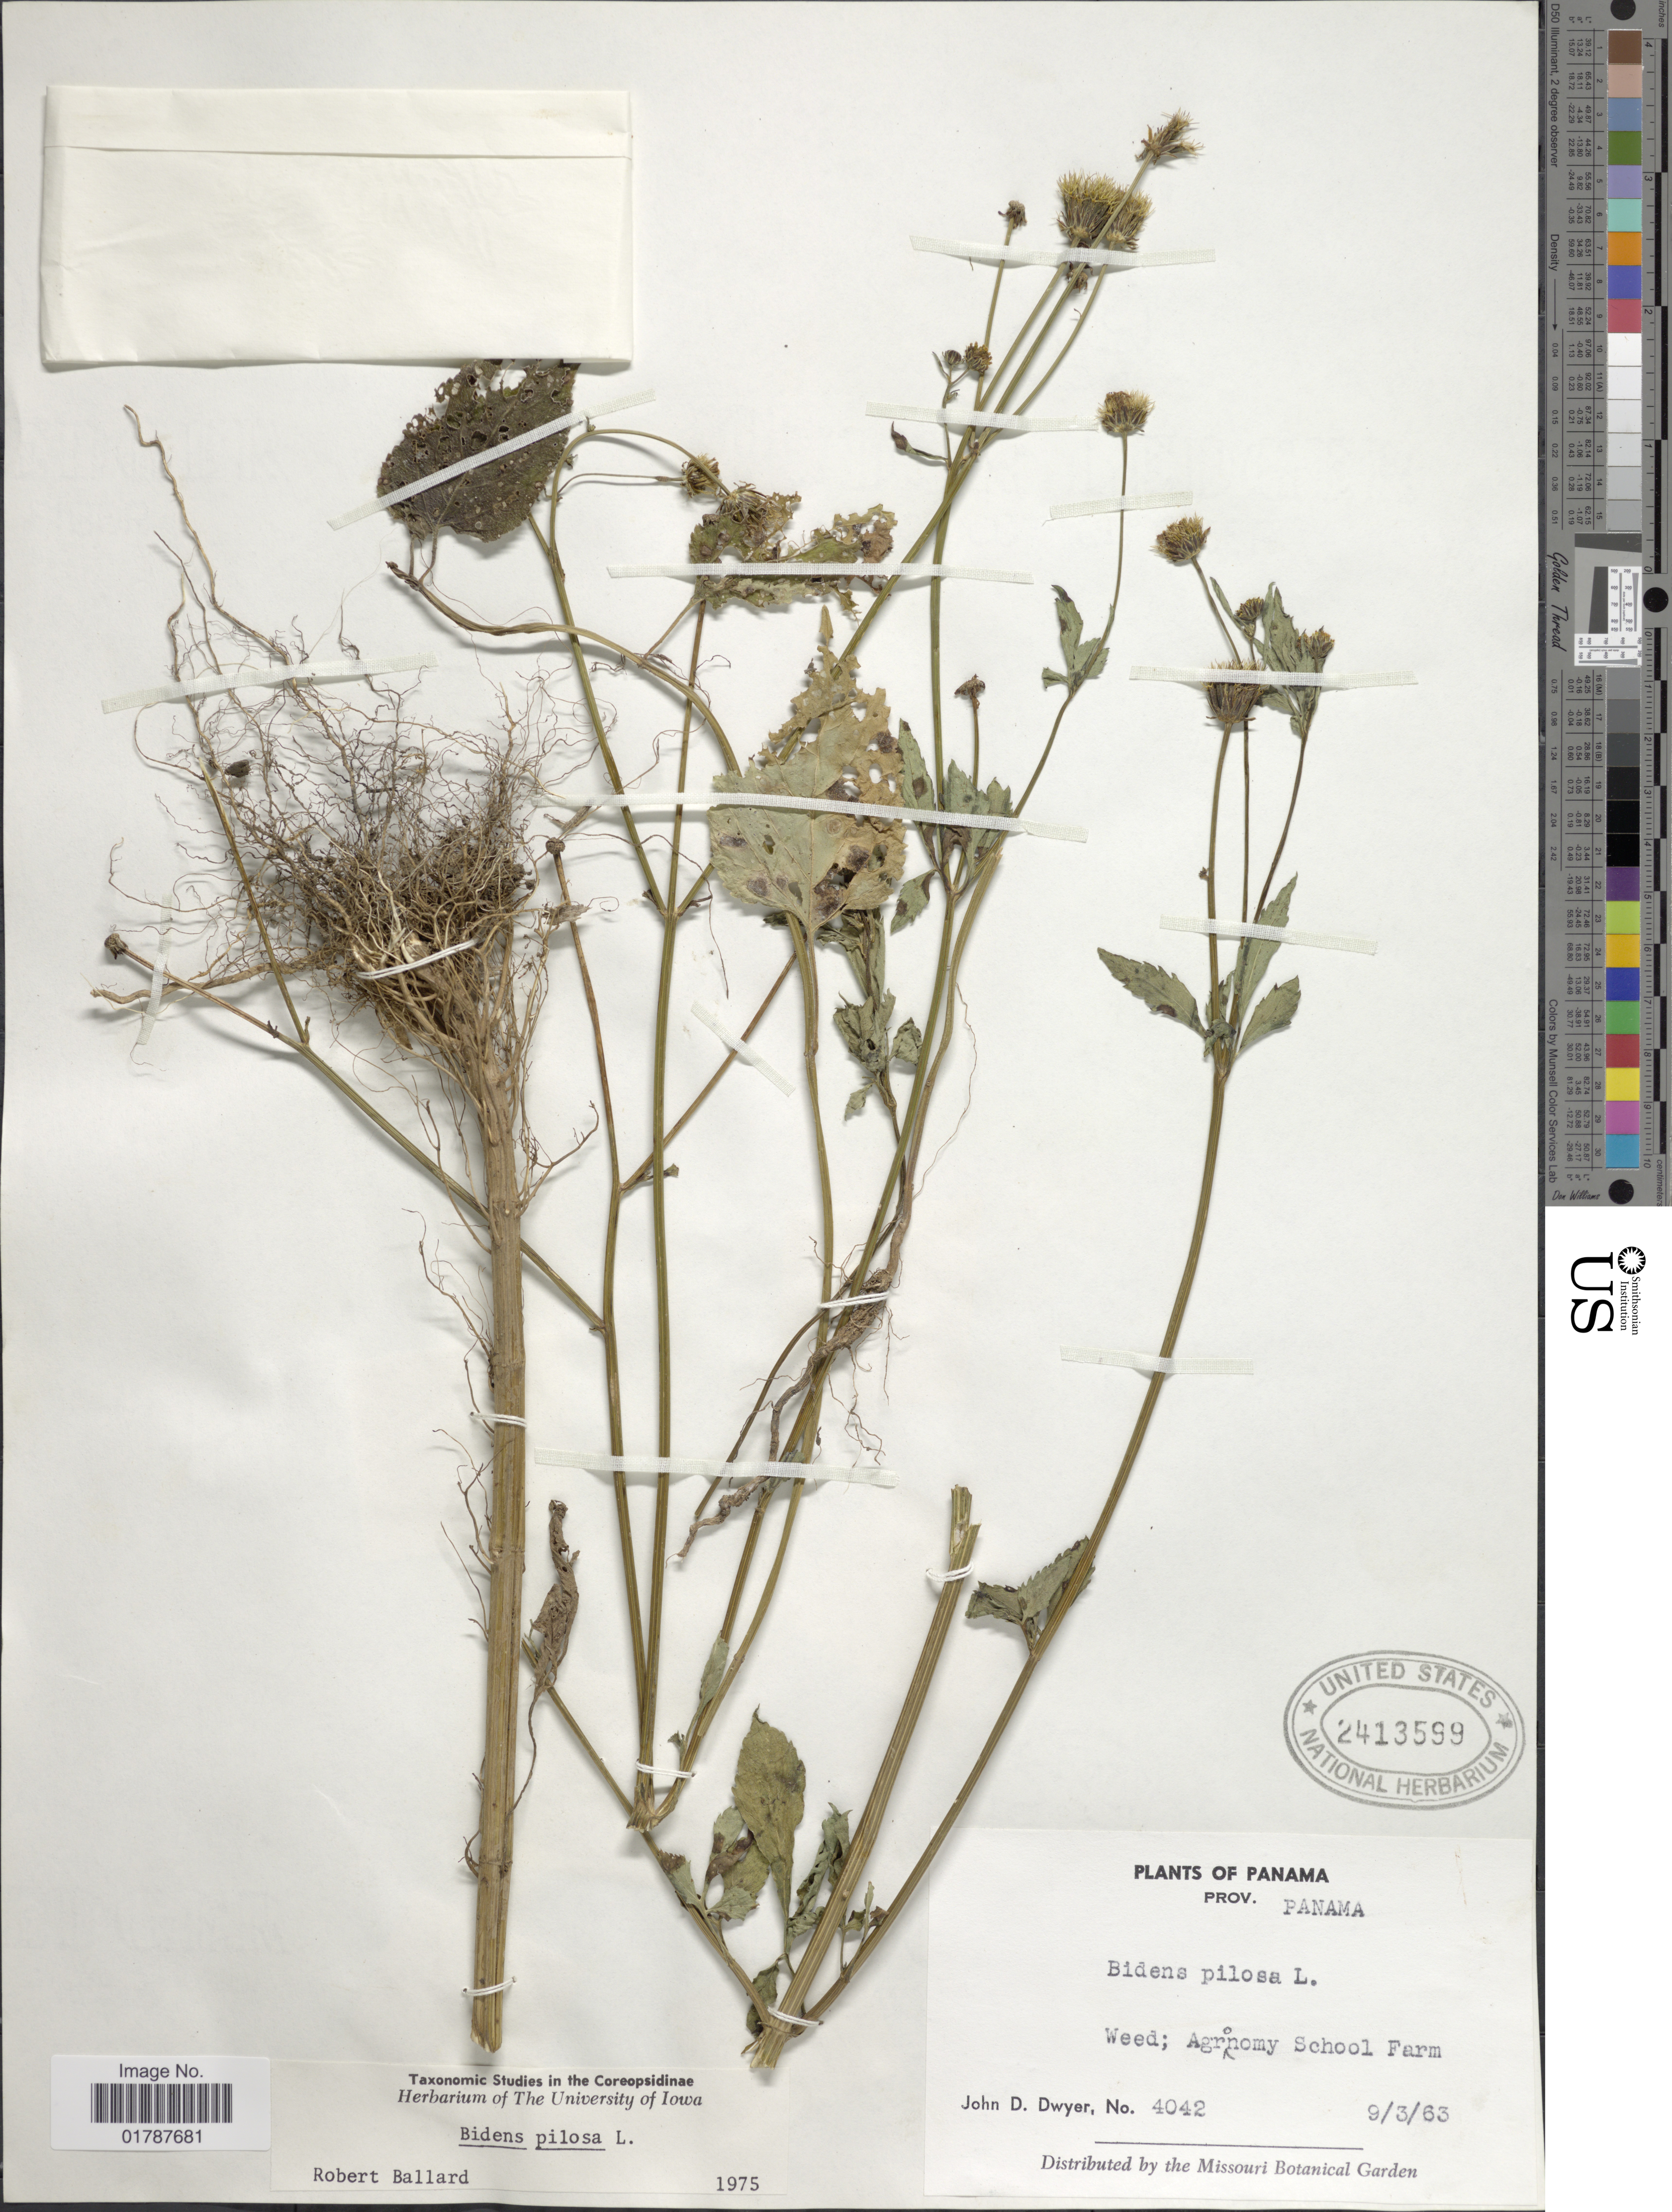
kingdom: Plantae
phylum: Tracheophyta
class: Magnoliopsida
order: Asterales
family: Asteraceae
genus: Bidens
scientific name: Bidens pilosa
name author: L.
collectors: J. D. Dwyer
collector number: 4042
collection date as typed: Transcribed d/m/y: 9/3/63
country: Panama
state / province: Panamá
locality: Prov. Panama, Agronomy School Farm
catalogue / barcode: US 2413599